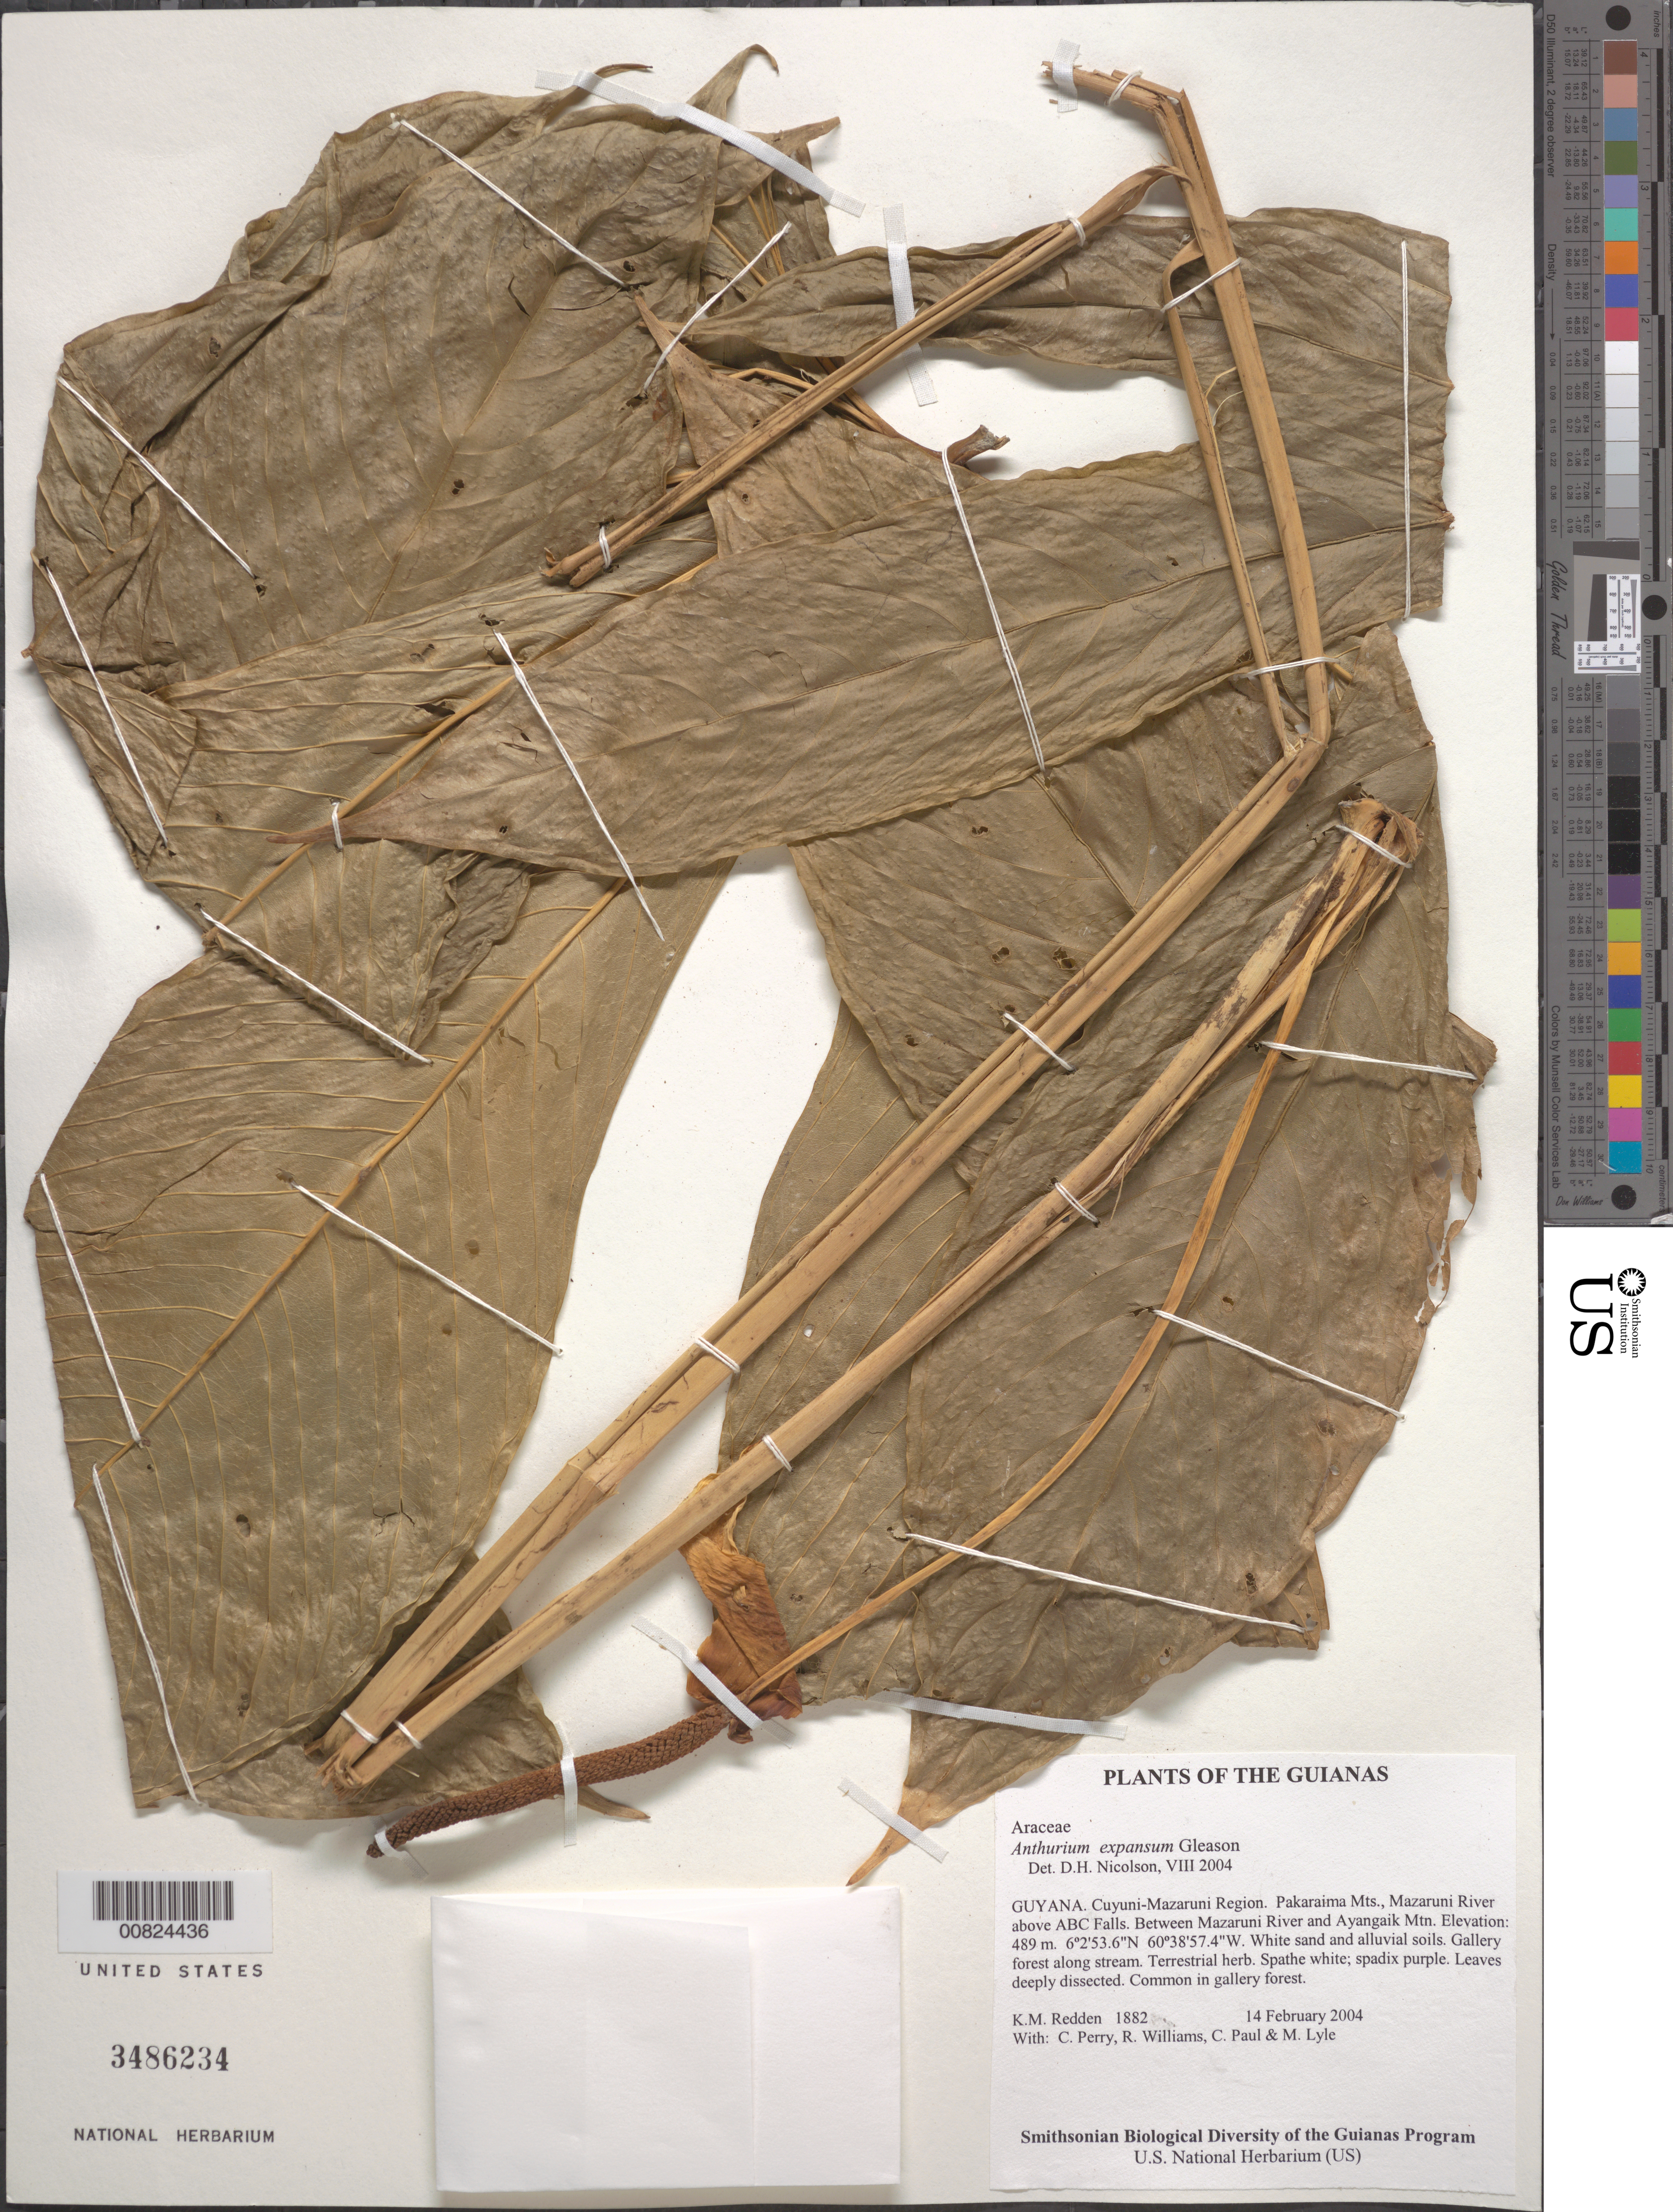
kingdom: Plantae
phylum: Tracheophyta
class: Liliopsida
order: Alismatales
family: Araceae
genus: Anthurium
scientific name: Anthurium expansum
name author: Gleason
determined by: Nicolson, Dan H.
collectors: K. M. Redden, C. Perry, R. Williams, C. Paul & M. Lyle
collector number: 1882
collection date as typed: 14 February 2004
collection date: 2004-02-14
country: Guyana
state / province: Cuyuni-Mazaruni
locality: Pakaraima Mts., Mazaruni River above ABC Falls. Between Mazaruni River and Ayangaik Mtn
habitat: White sand and alluvial soils. Gallery forest along stream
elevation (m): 489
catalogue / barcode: US 3486234